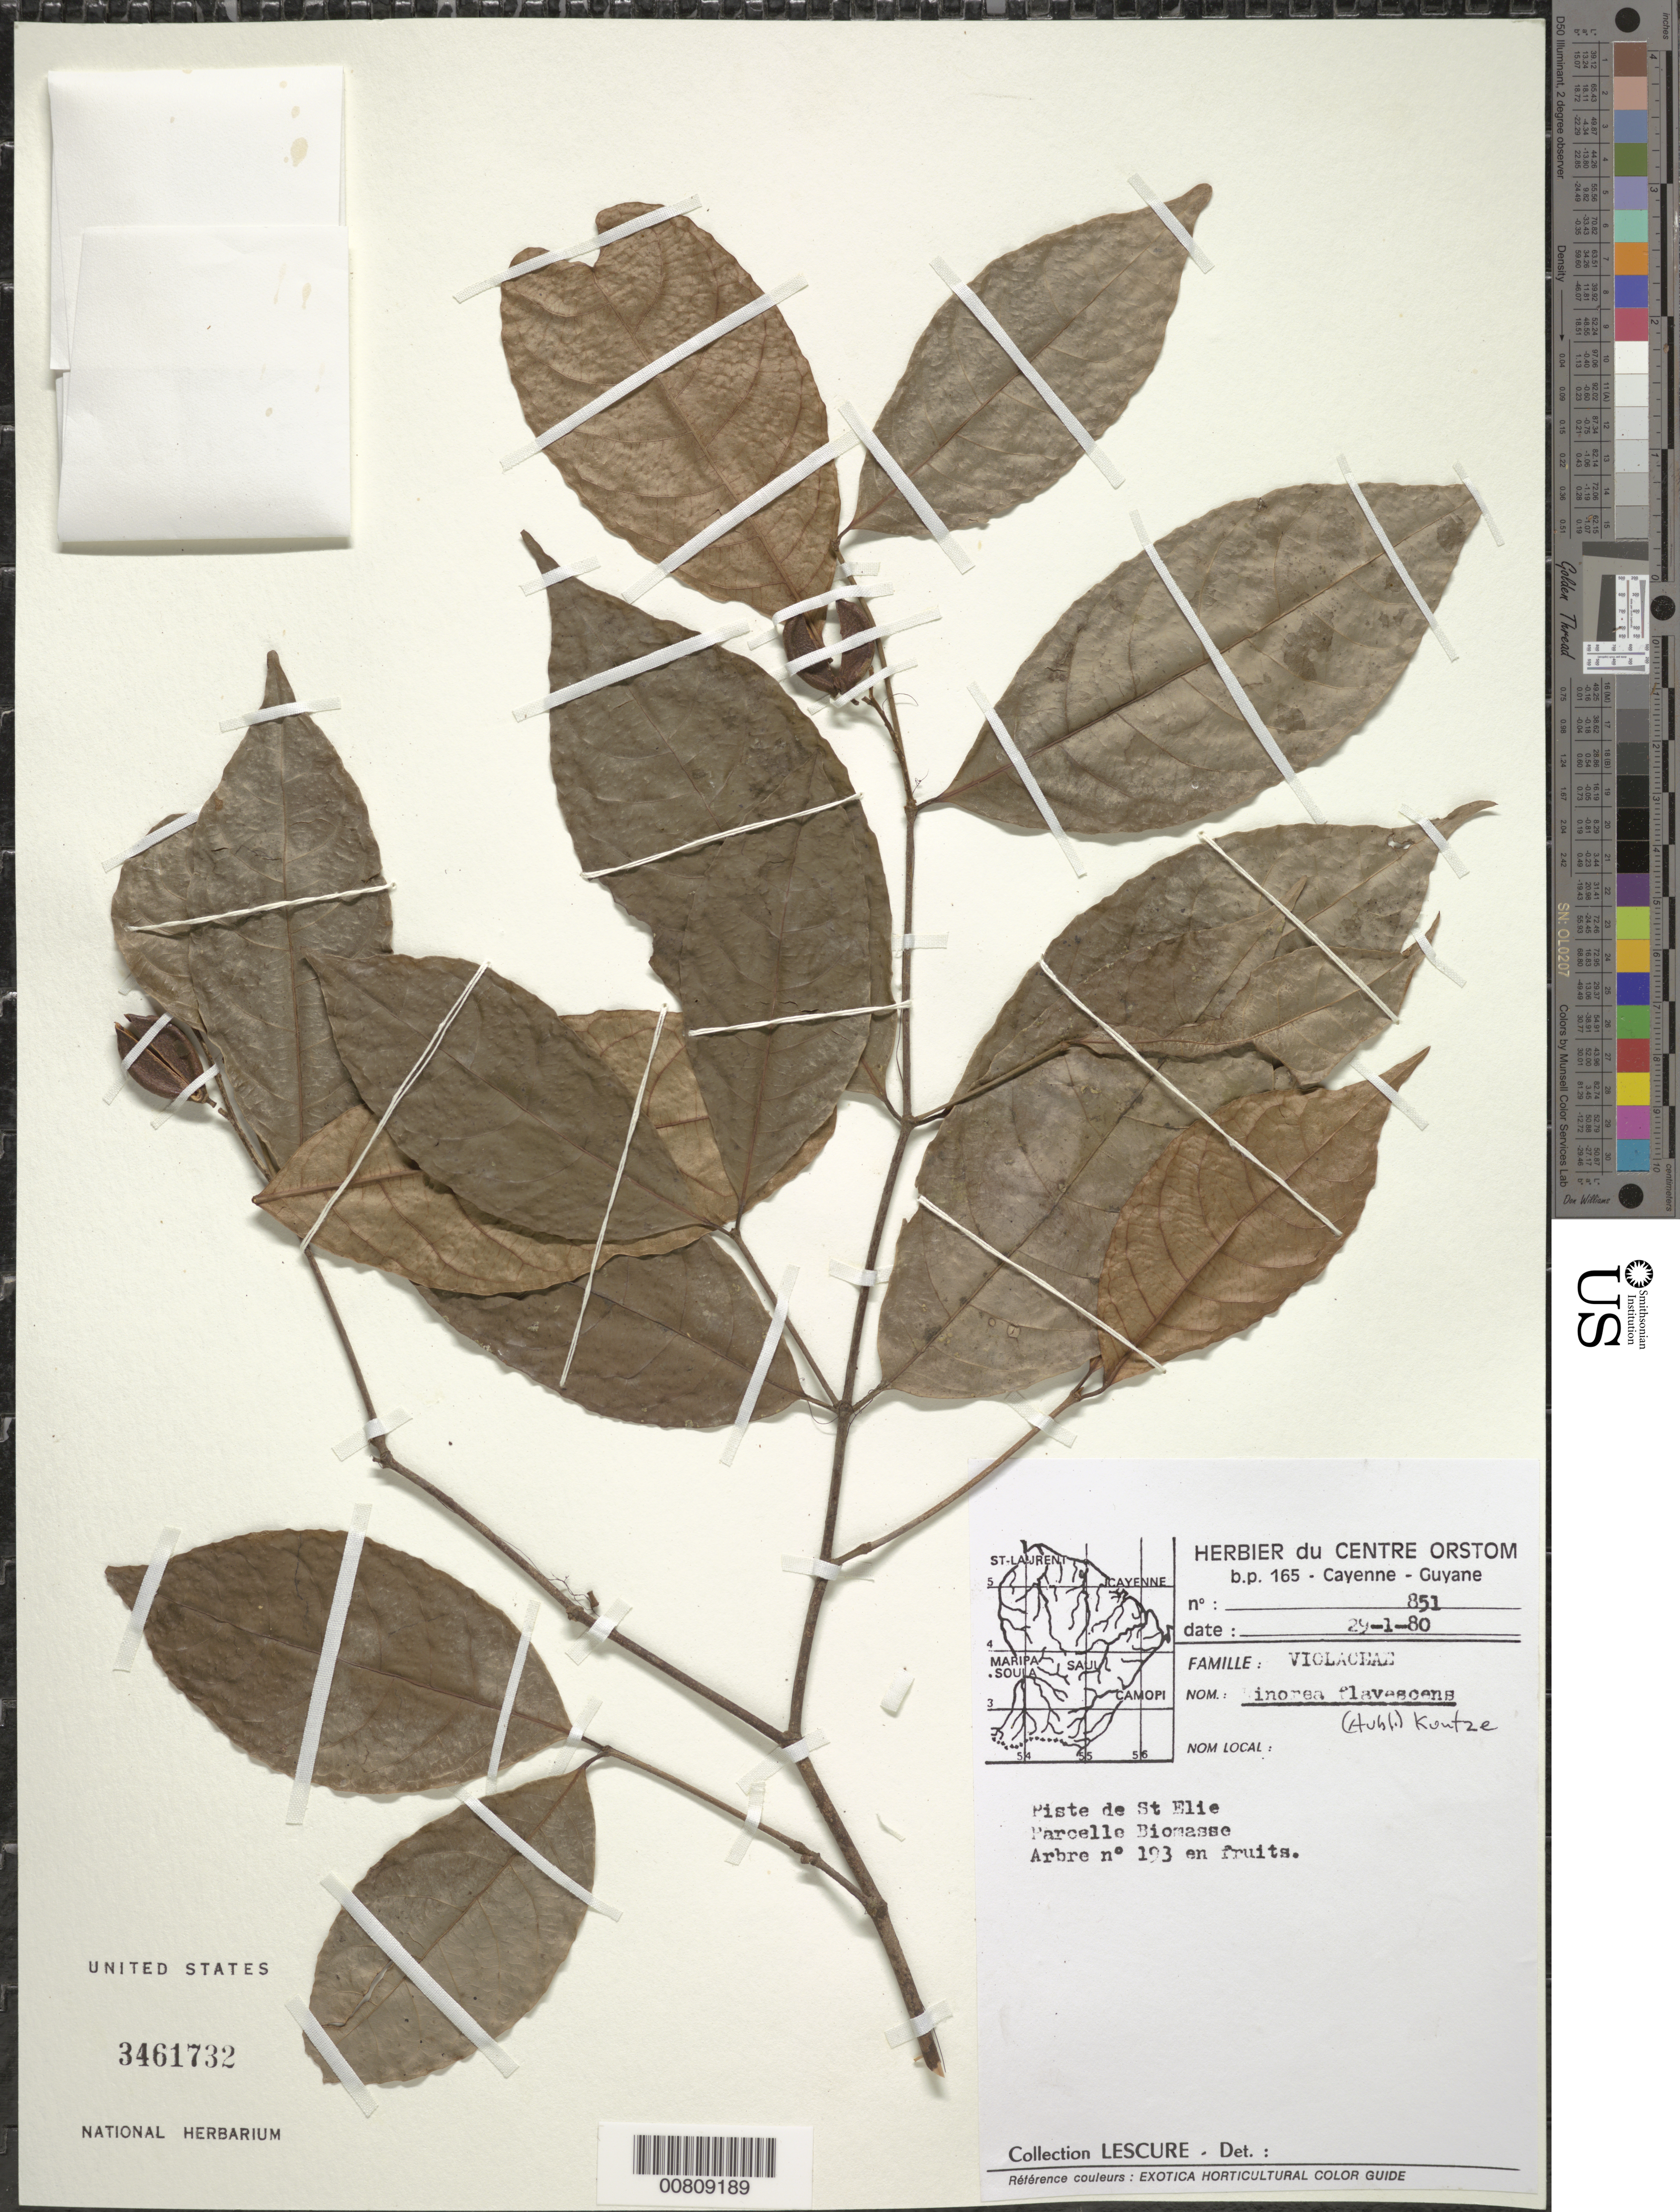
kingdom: Plantae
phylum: Tracheophyta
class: Magnoliopsida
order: Malpighiales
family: Violaceae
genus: Rinorea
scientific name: Rinorea amapensis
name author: Hekking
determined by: Hoyos-Gomez, S. E.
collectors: J.-P. Lescure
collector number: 851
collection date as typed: Feb-80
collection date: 1980-02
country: French Guiana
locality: Piste de Saint-Élie, SW de Sinnamary, Parcelle Biomasse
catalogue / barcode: US 3461732